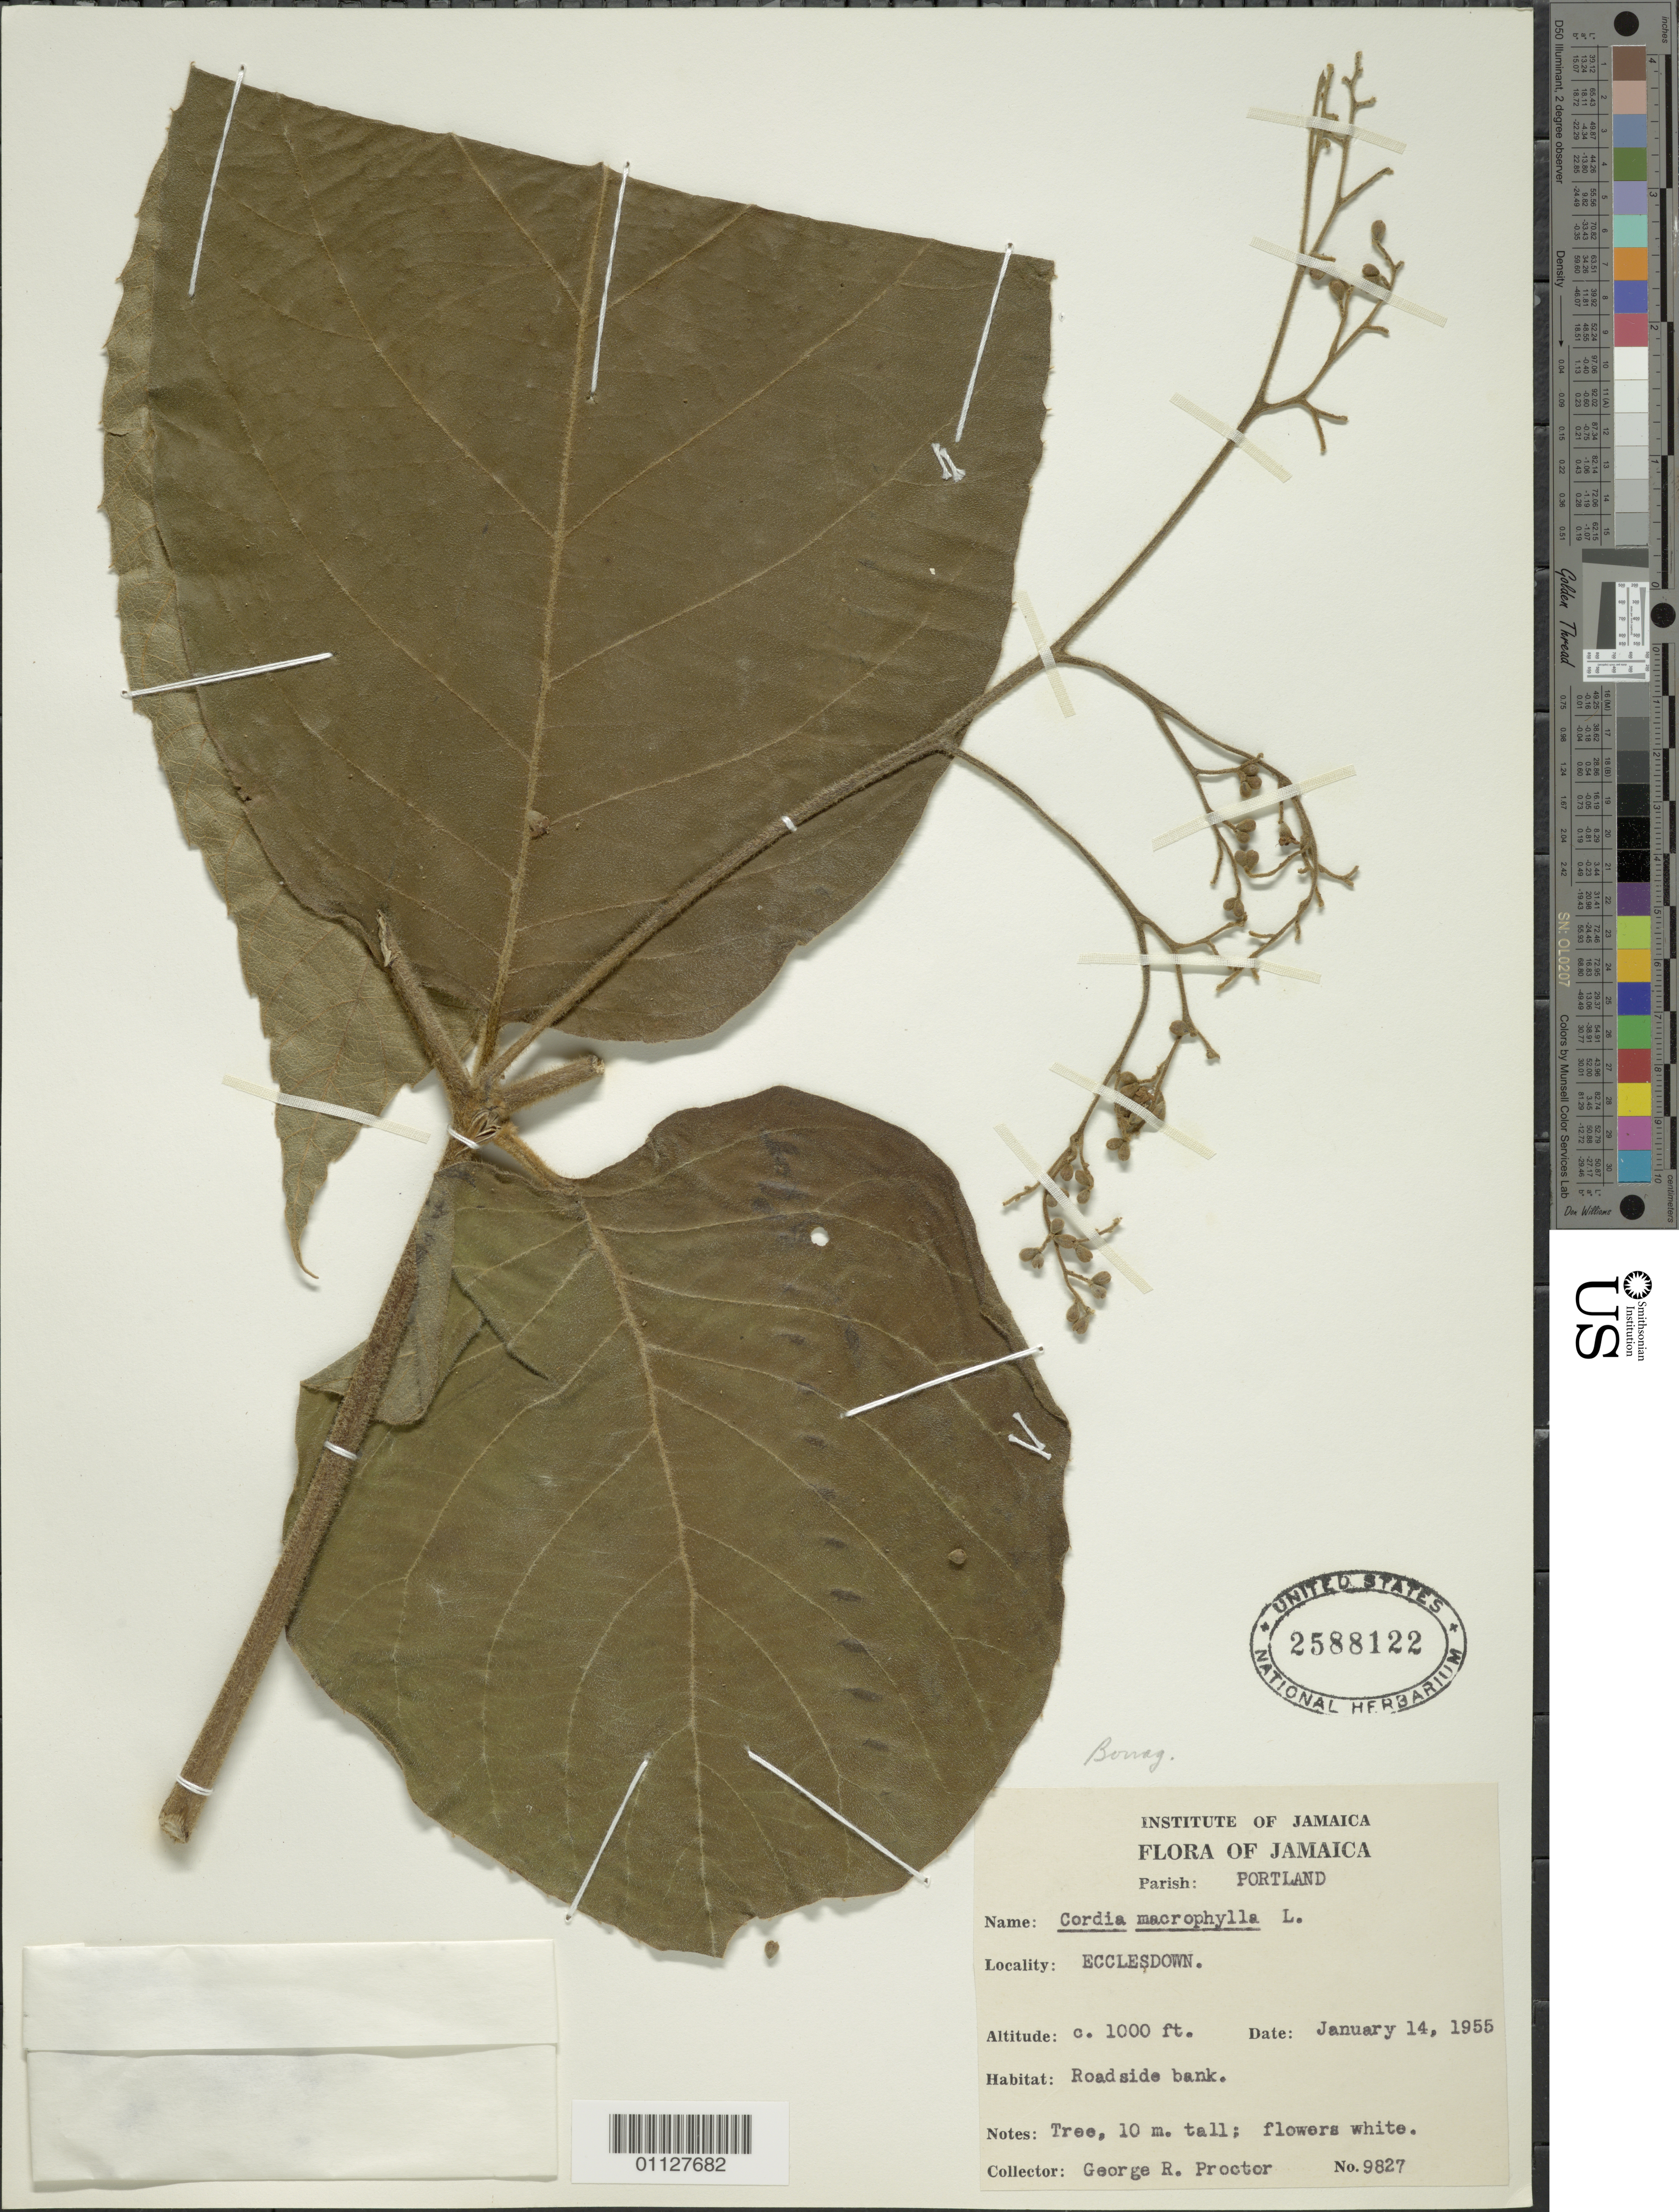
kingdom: Plantae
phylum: Tracheophyta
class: Magnoliopsida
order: Boraginales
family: Cordiaceae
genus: Cordia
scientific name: Cordia macrophylla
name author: L.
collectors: G. R. Proctor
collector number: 9827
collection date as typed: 14 Jan 1955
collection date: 1955-01-14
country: Jamaica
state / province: Portland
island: Jamaica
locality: Ecclesdown. Roadisde bank.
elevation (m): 305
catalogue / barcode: US 2588122